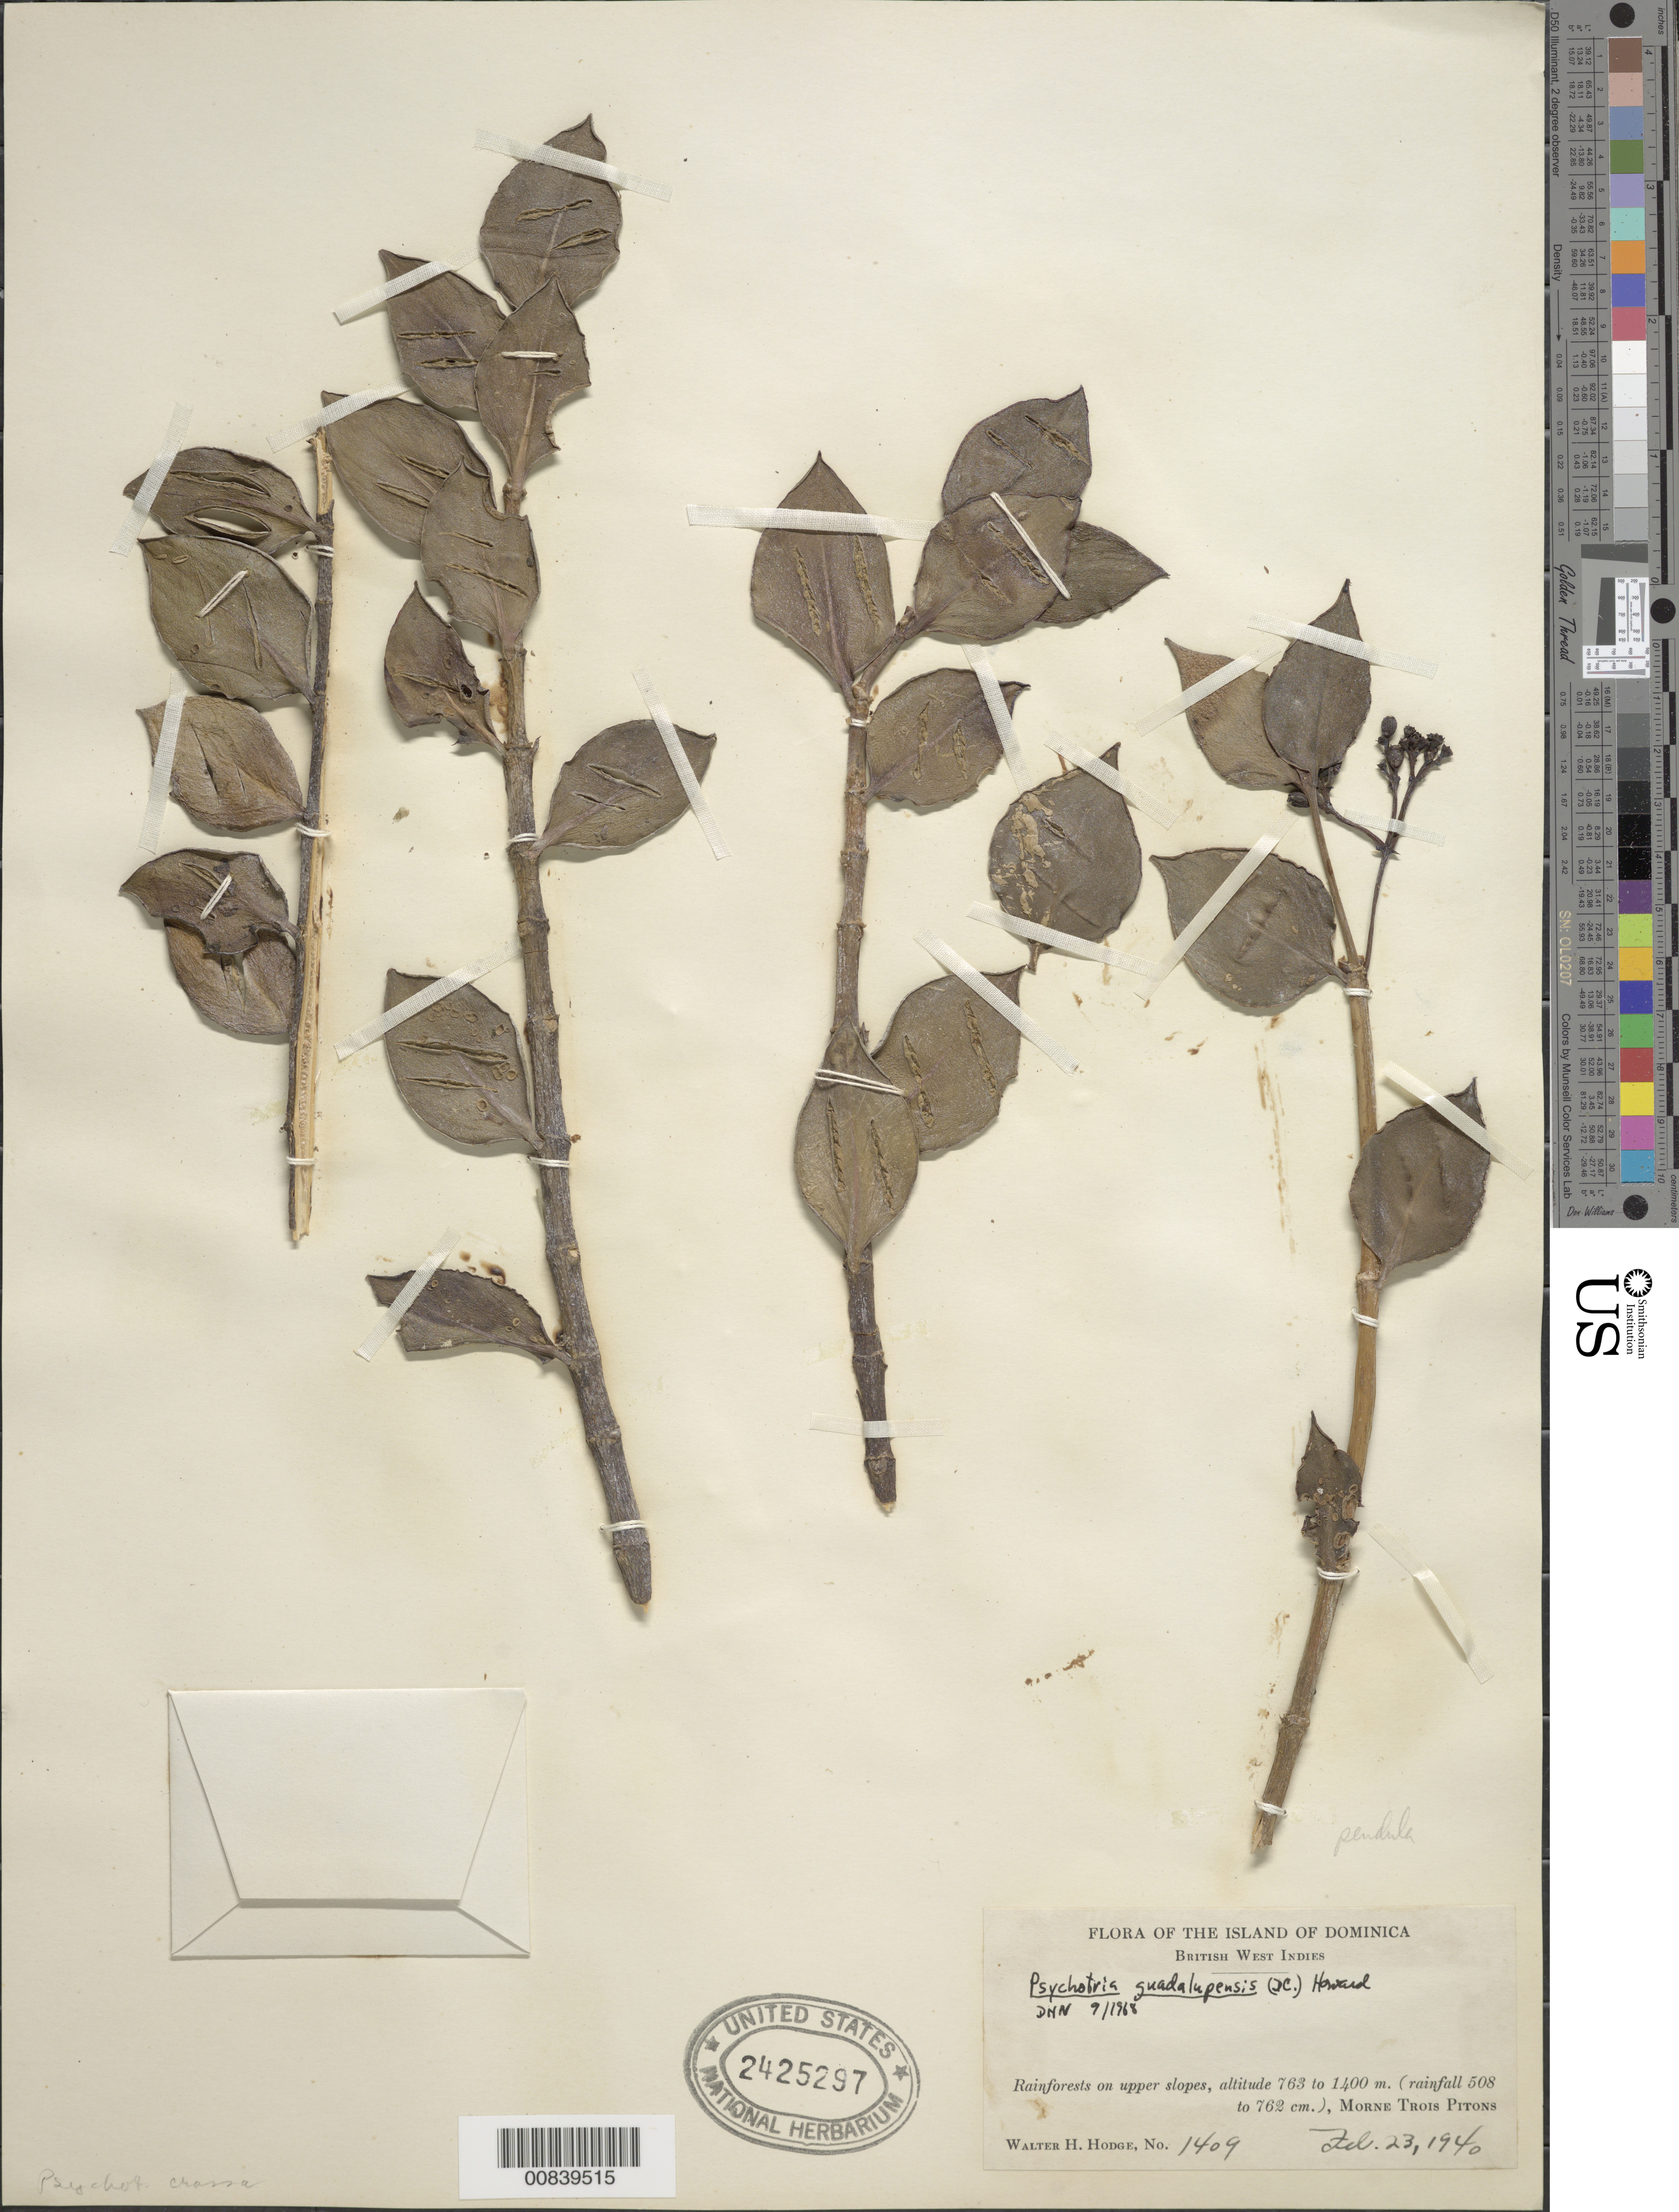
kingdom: Plantae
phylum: Tracheophyta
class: Magnoliopsida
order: Gentianales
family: Rubiaceae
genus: Notopleura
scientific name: Notopleura guadalupensis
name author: (DC.) C.M. Taylor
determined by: Nicolson, Dan H.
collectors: W. Hodge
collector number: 1409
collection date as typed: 23 Feb 1940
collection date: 1940-02-23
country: Dominica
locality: Upper slopes of Morne Trois Pitons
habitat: Rainforests on upper slopes (rainfall 508 to 762 cm)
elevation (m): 763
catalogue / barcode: US 2425297